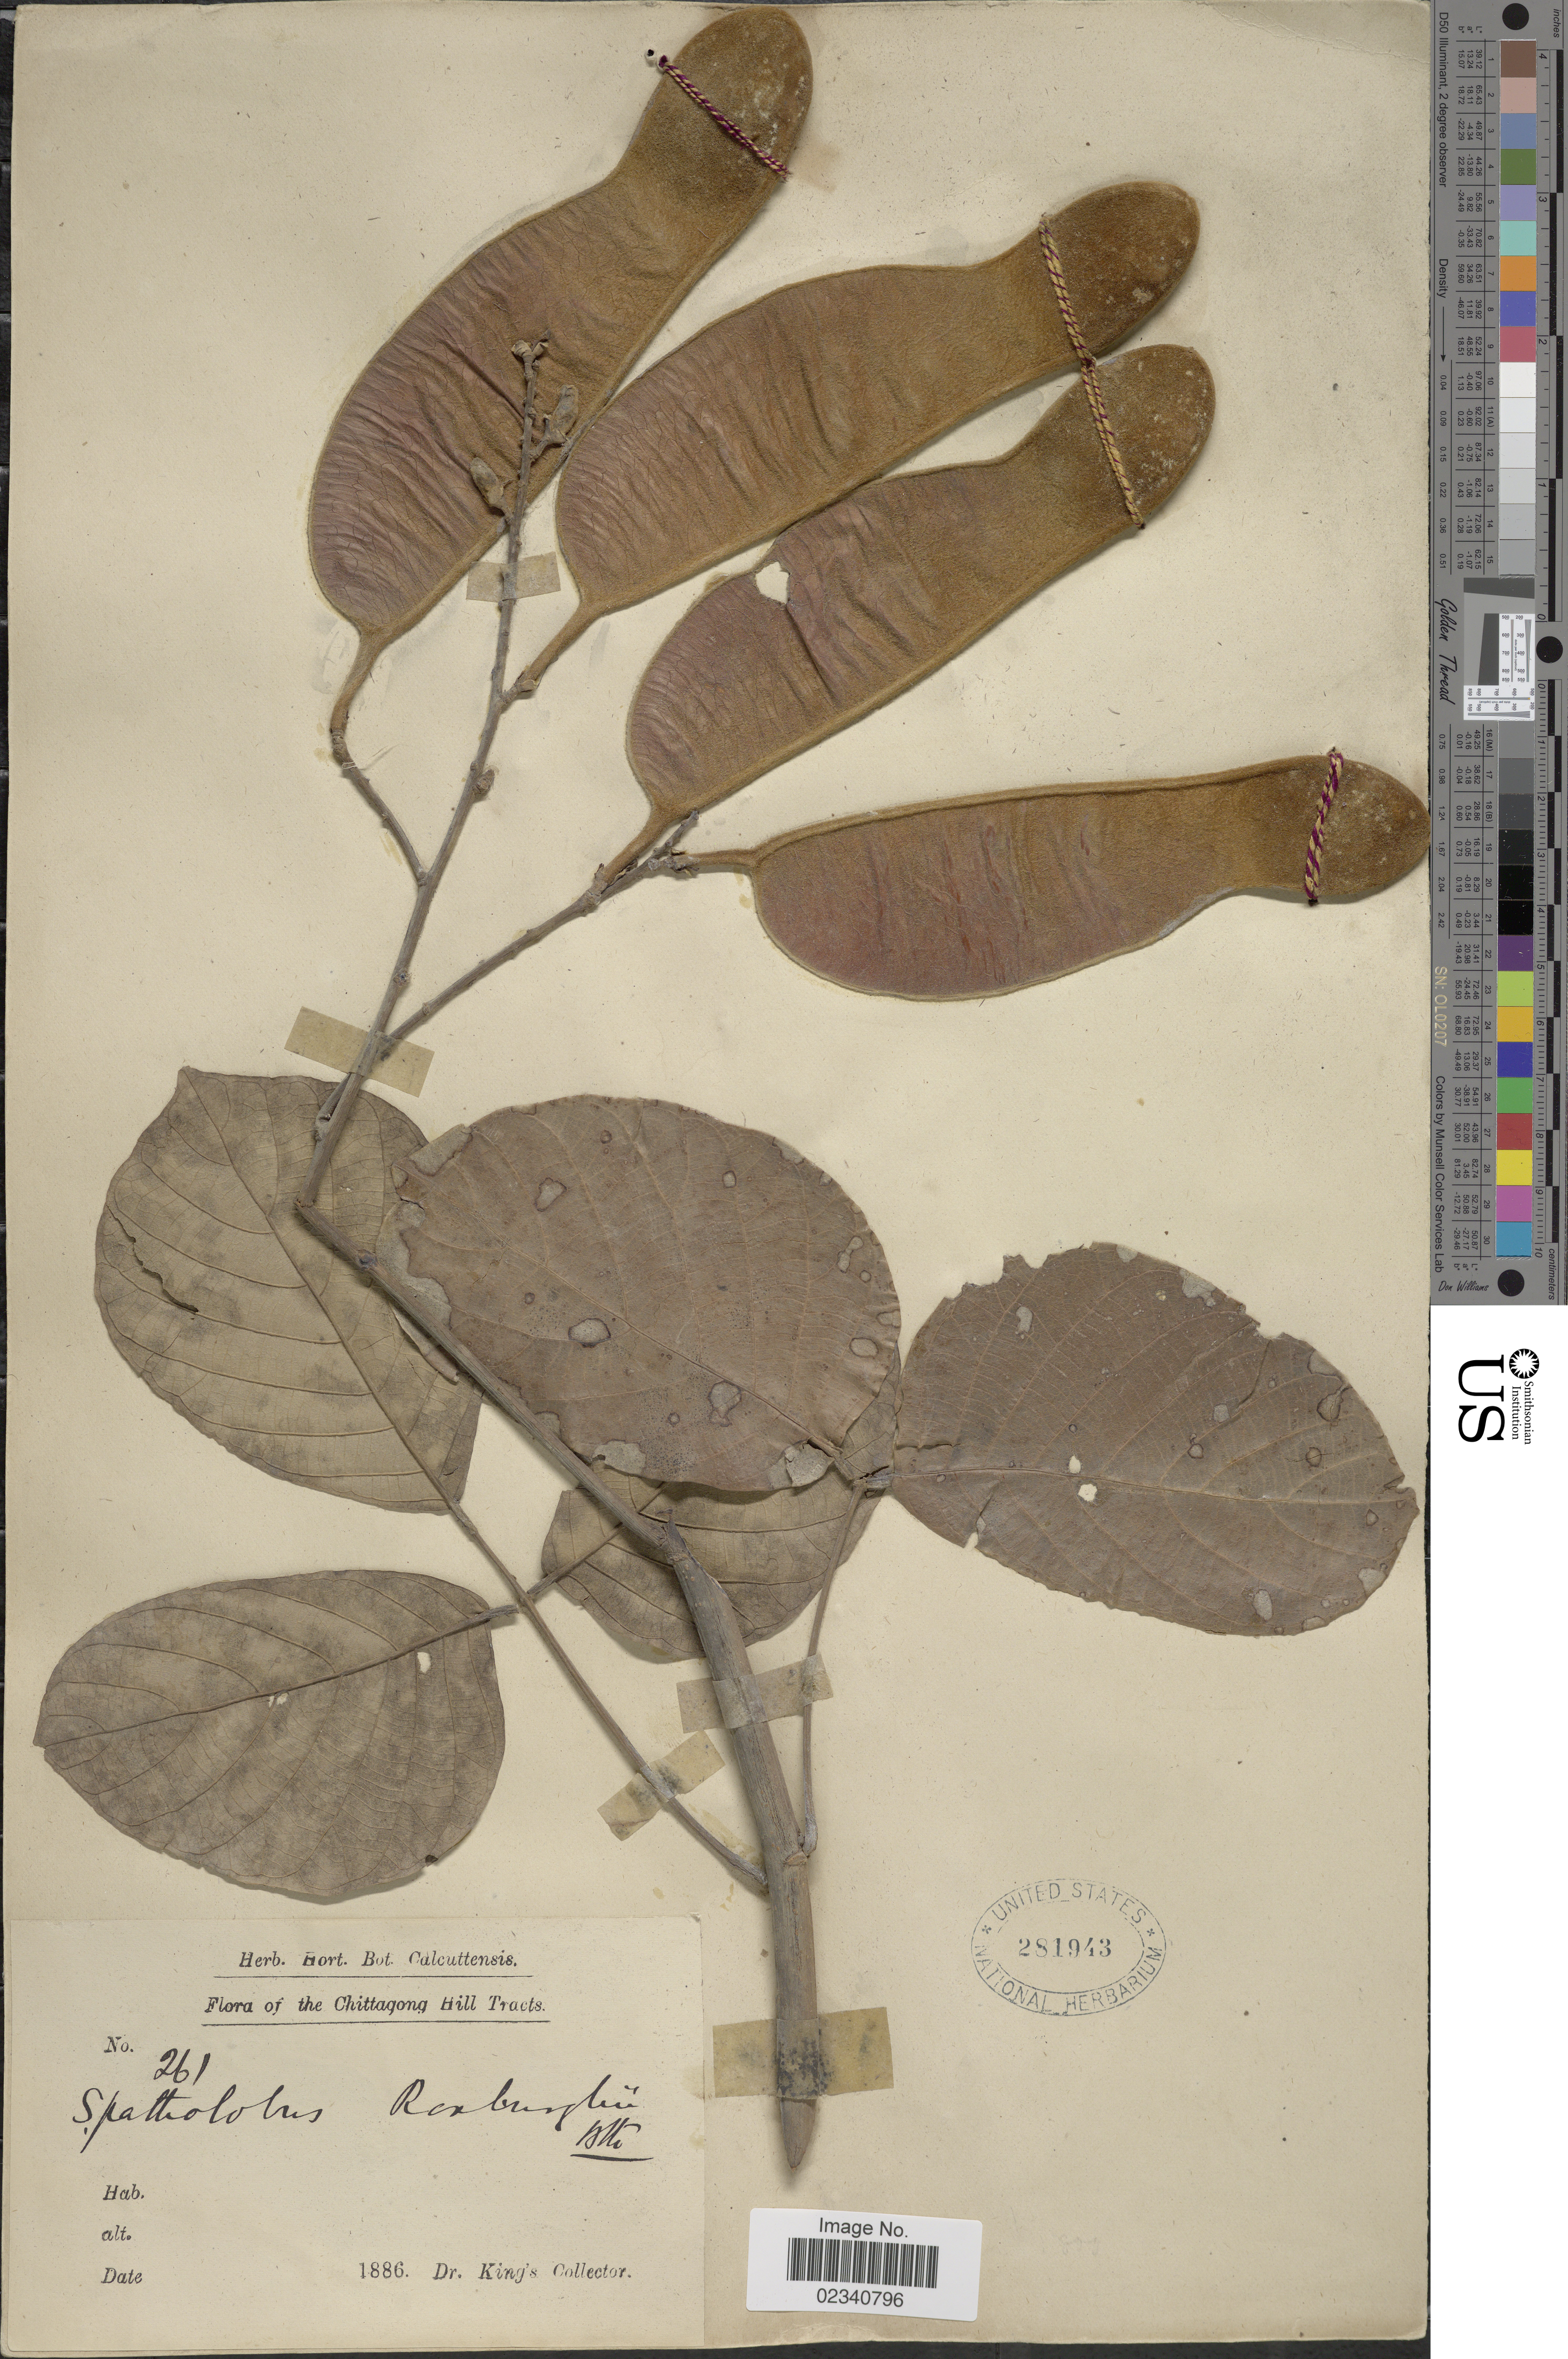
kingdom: Plantae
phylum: Tracheophyta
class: Magnoliopsida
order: Fabales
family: Fabaceae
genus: Spatholobus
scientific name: Spatholobus parviflorus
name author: (Roxb. ex G. Don) Kuntze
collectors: Dr. King's collector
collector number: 261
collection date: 1886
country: Bangladesh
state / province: Chittagong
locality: Chittagong Hill Tracts.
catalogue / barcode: US 281943